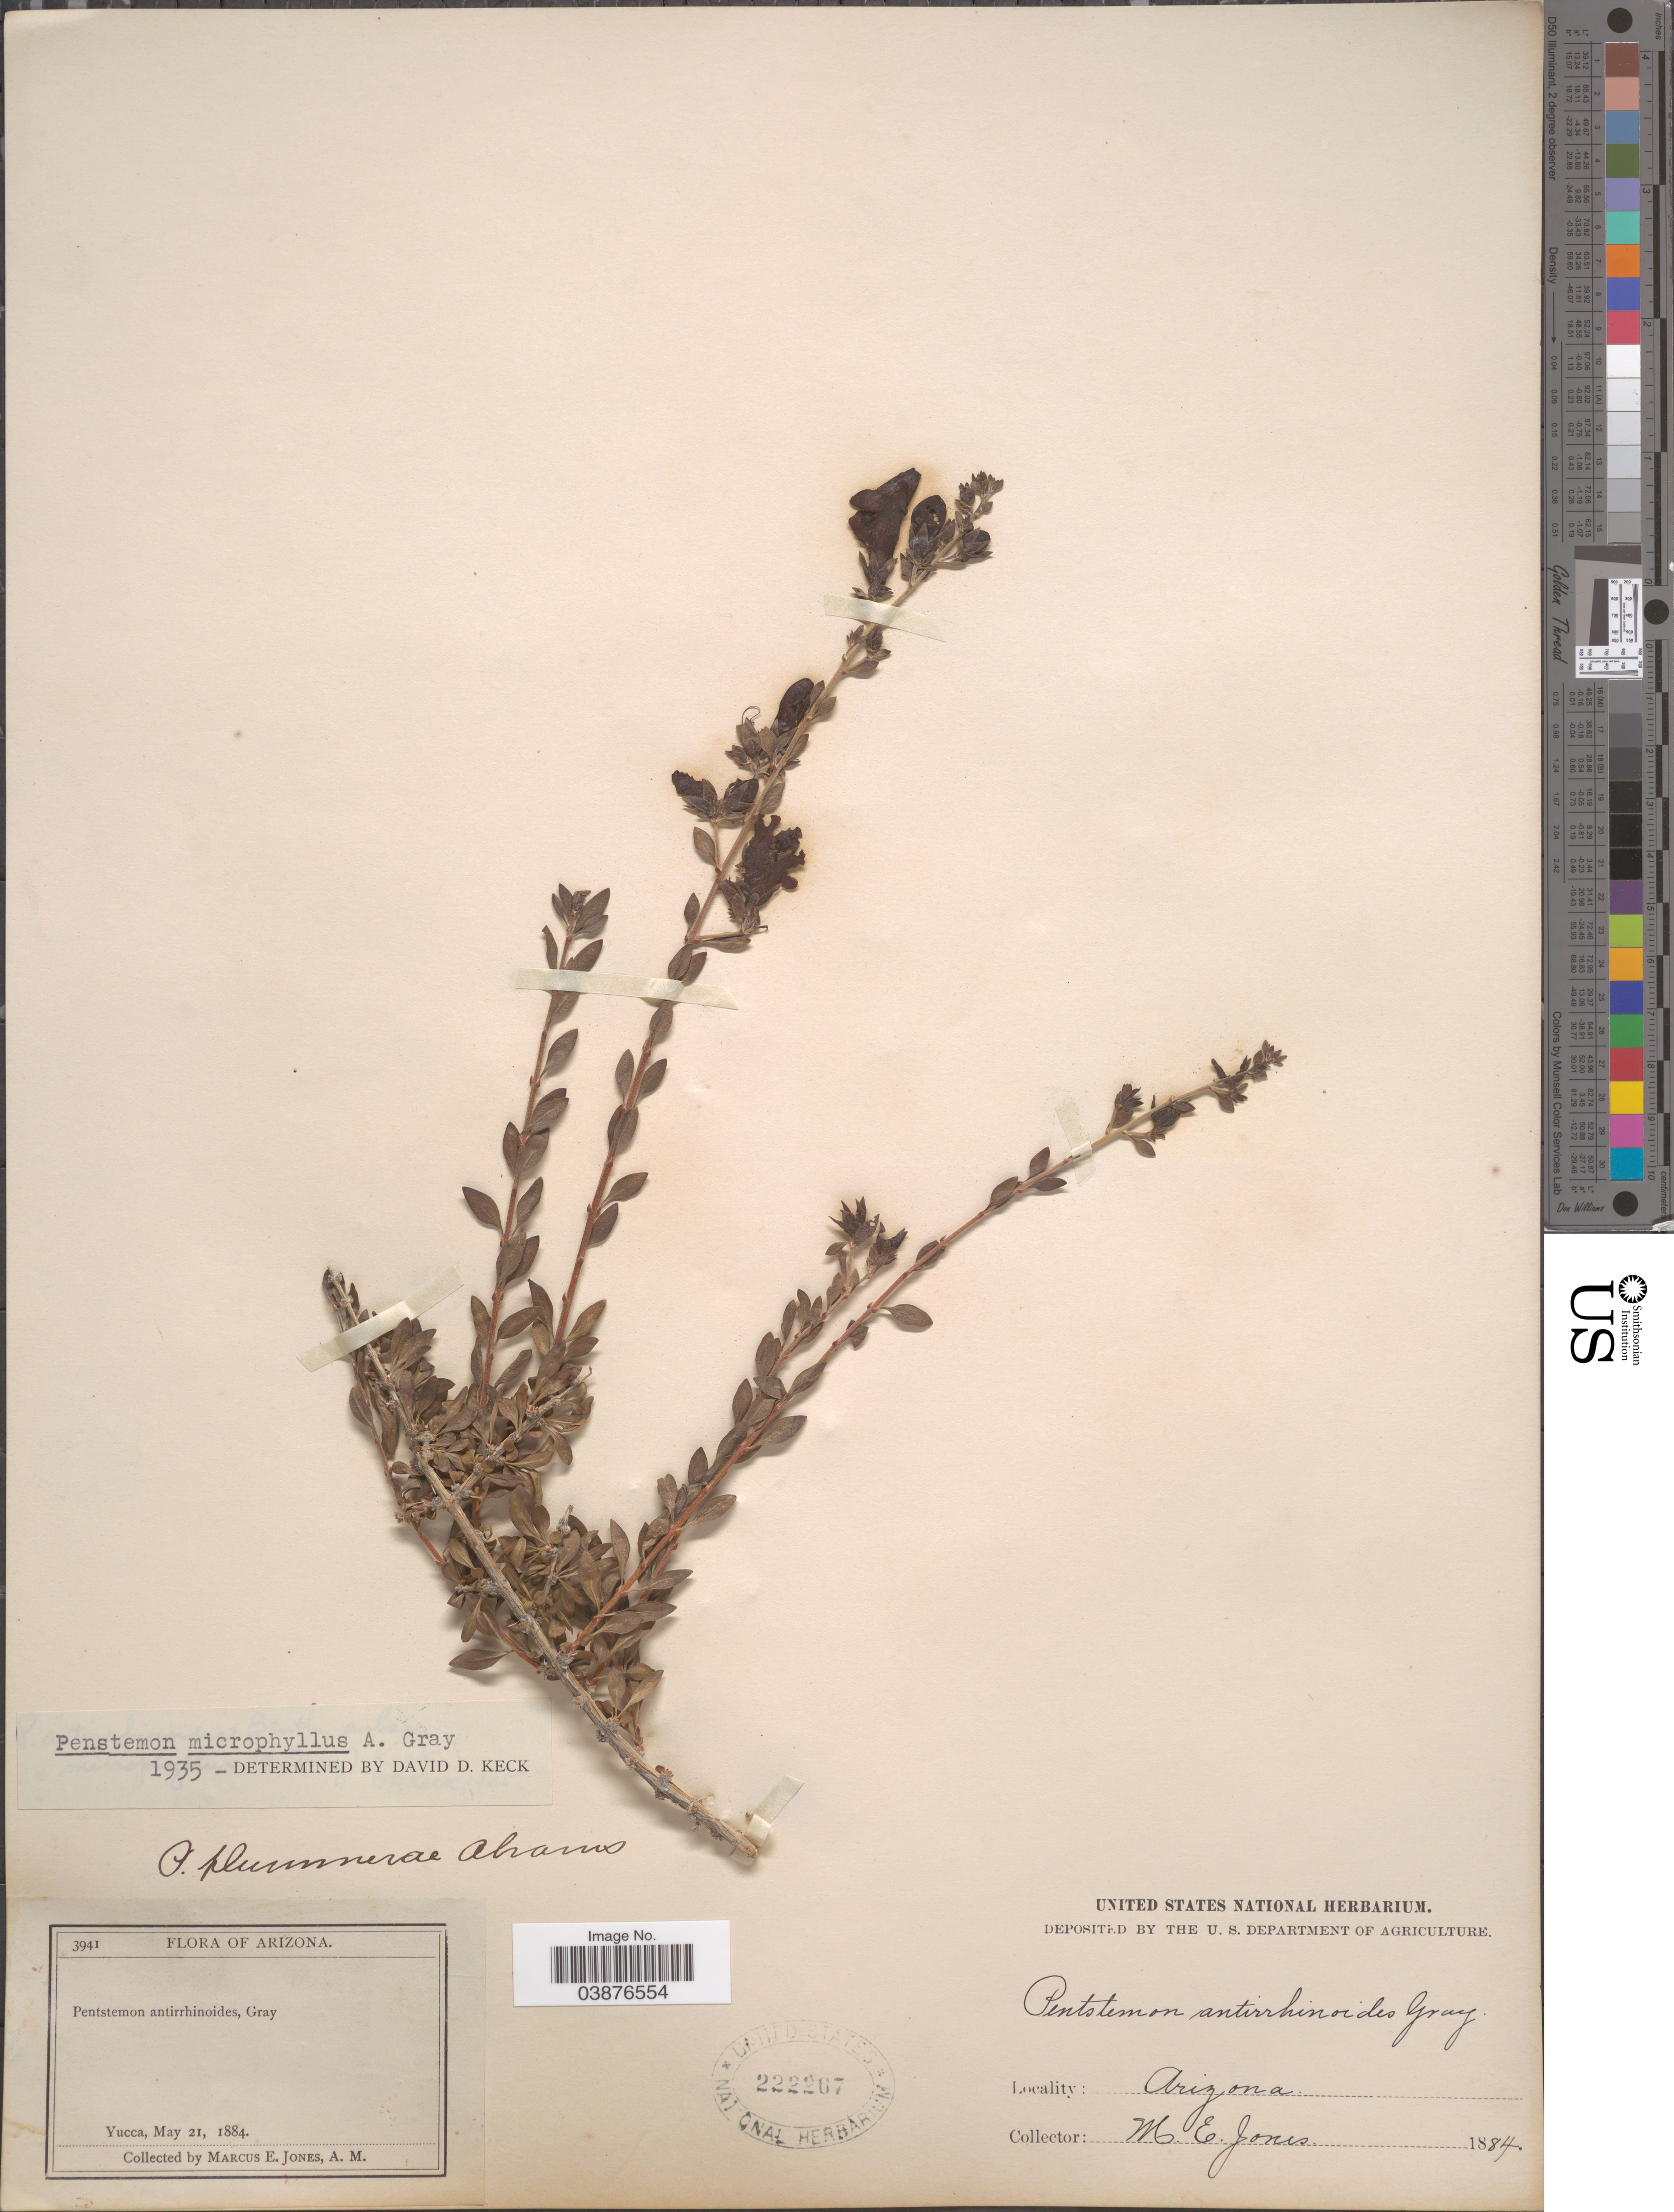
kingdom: Plantae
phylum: Tracheophyta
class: Magnoliopsida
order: Lamiales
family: Plantaginaceae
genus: Penstemon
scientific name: Penstemon microphyllus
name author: A. Gray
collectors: M. E. Jones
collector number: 3941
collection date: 1884-05-21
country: United States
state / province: Arizona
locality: Yucca.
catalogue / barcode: US 222267